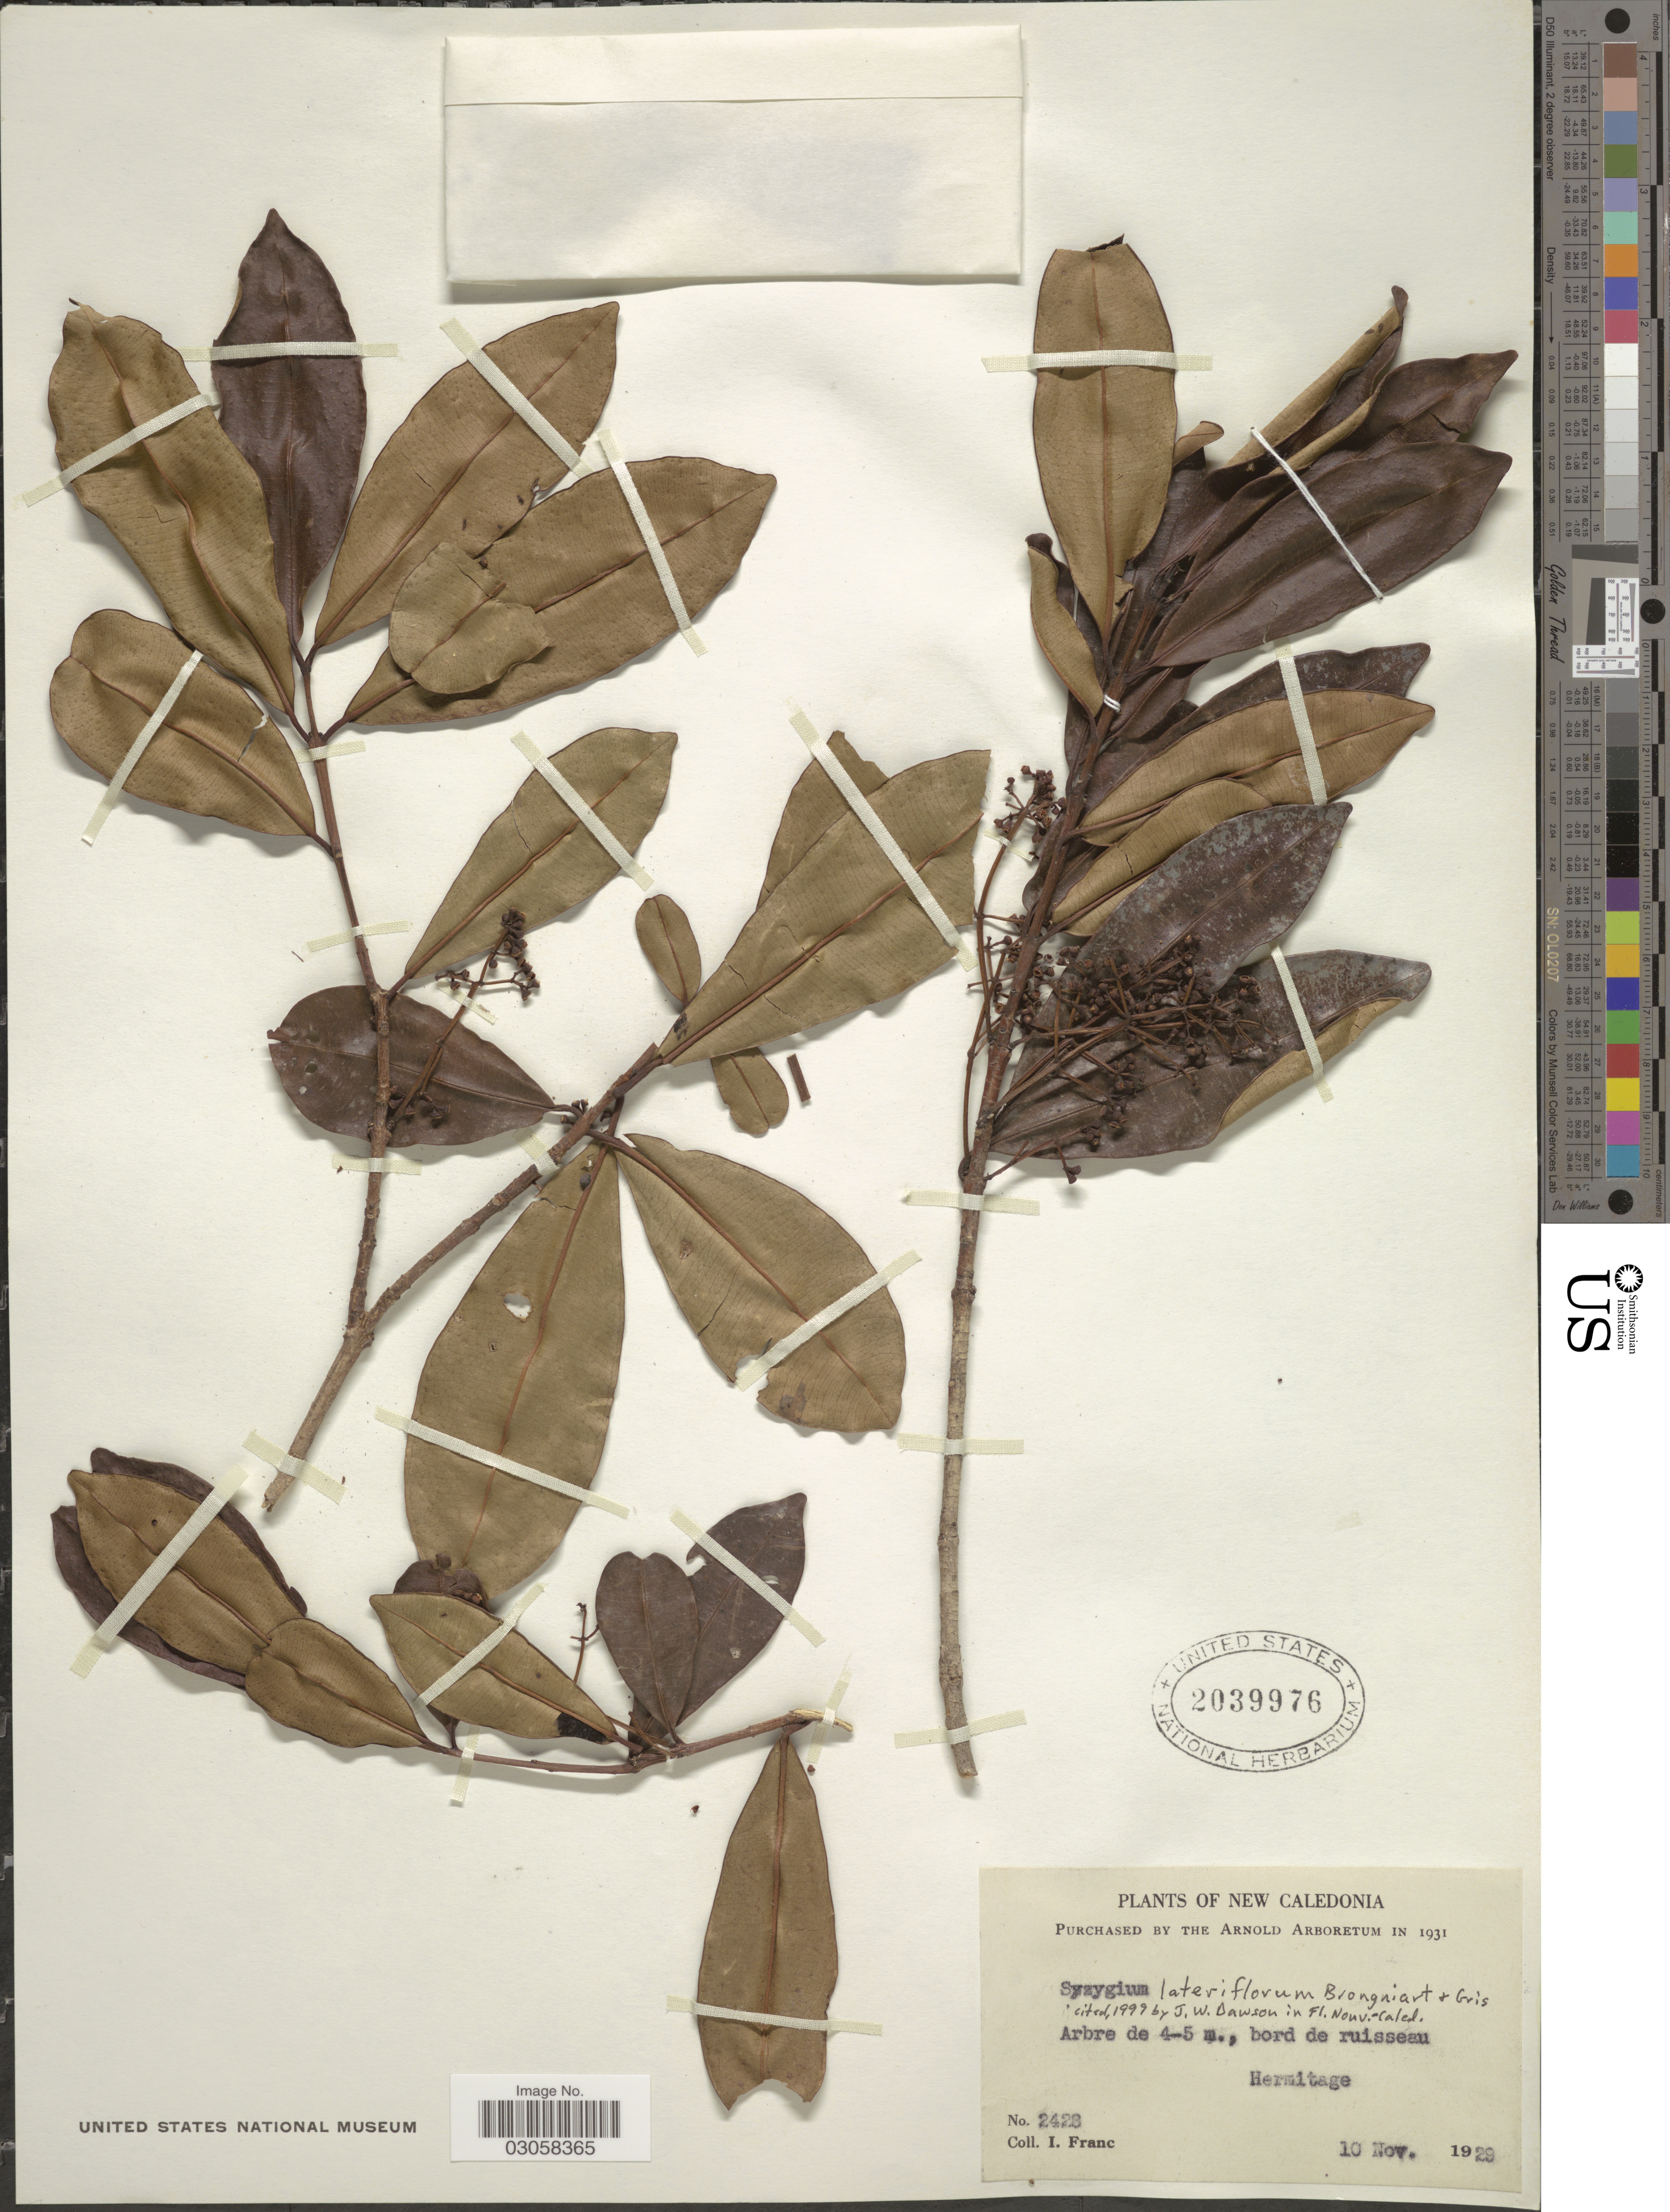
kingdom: Plantae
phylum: Tracheophyta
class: Magnoliopsida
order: Myrtales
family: Myrtaceae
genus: Syzygium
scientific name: Syzygium lateriflorum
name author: Brongn. & Gris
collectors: I. Franc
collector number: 2422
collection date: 1929-11-10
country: New Caledonia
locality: Hermitage.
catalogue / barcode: US 2039976